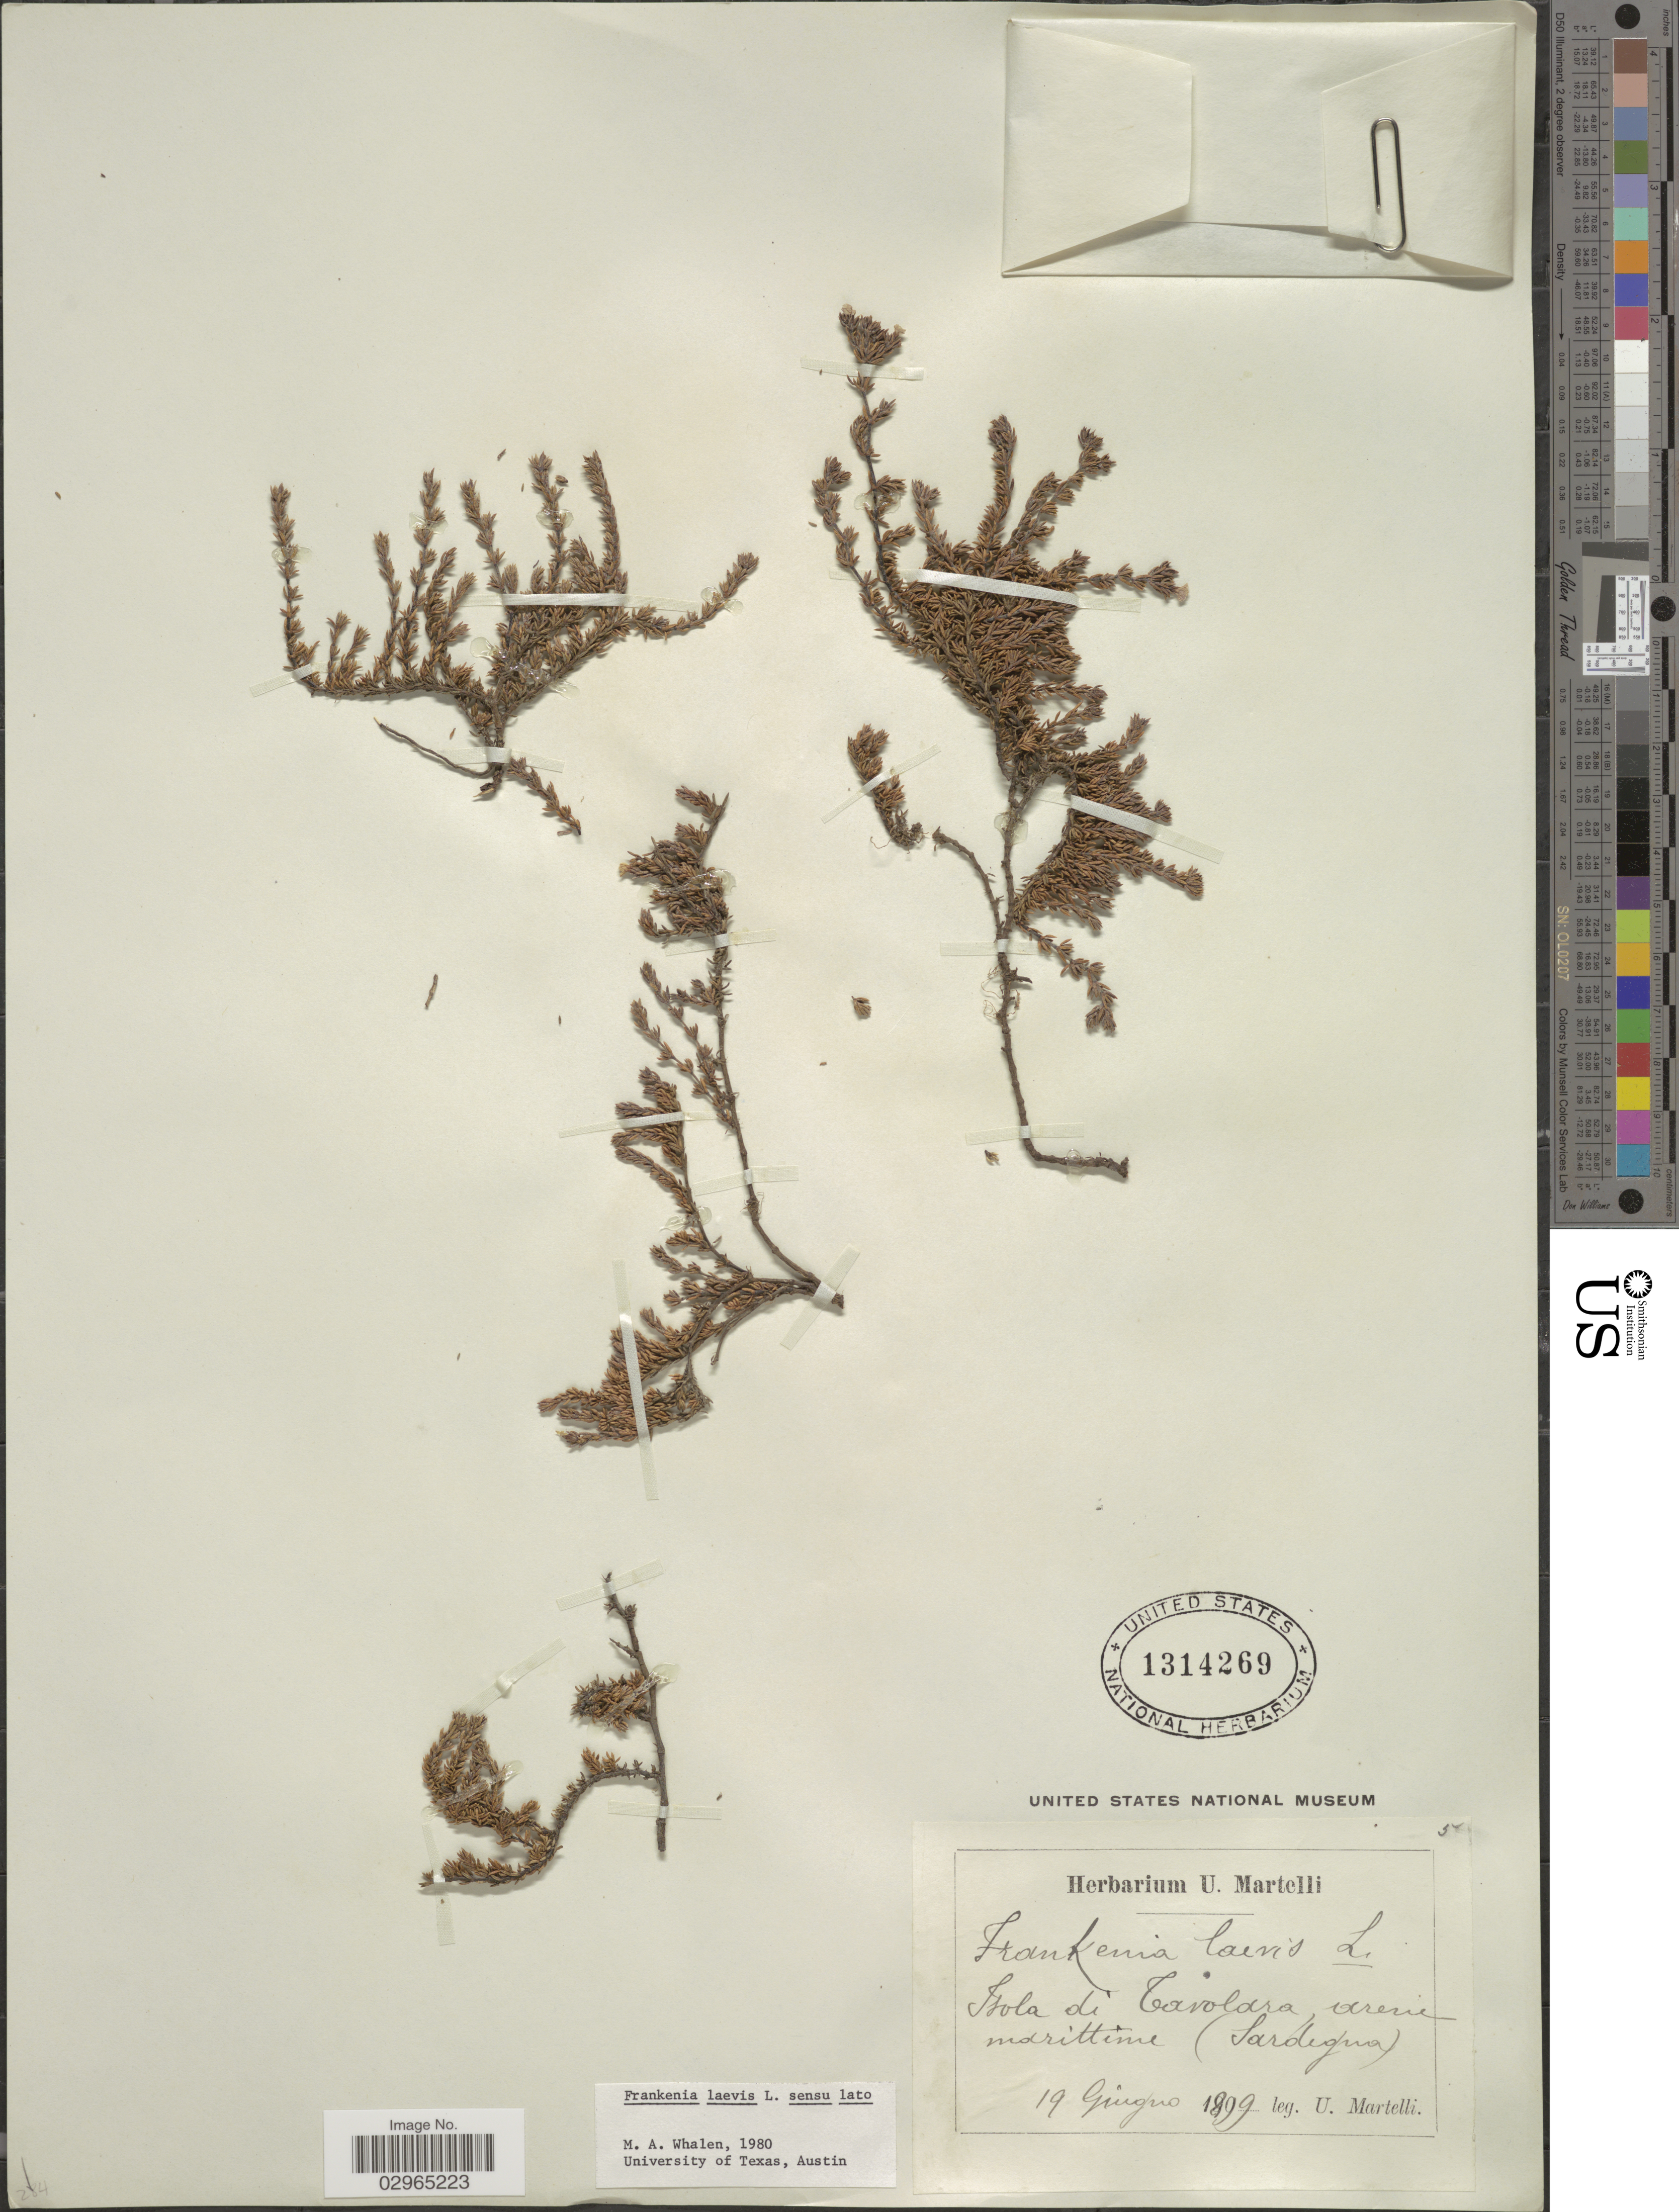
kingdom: Plantae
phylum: Tracheophyta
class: Magnoliopsida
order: Caryophyllales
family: Frankeniaceae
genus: Frankenia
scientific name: Frankenia laevis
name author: L.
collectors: U. Martelli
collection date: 1899-06-19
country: Italy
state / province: Sardegna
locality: Isola di Cavoldra [illegible text] marittime (Sardegna).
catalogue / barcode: US 1314269